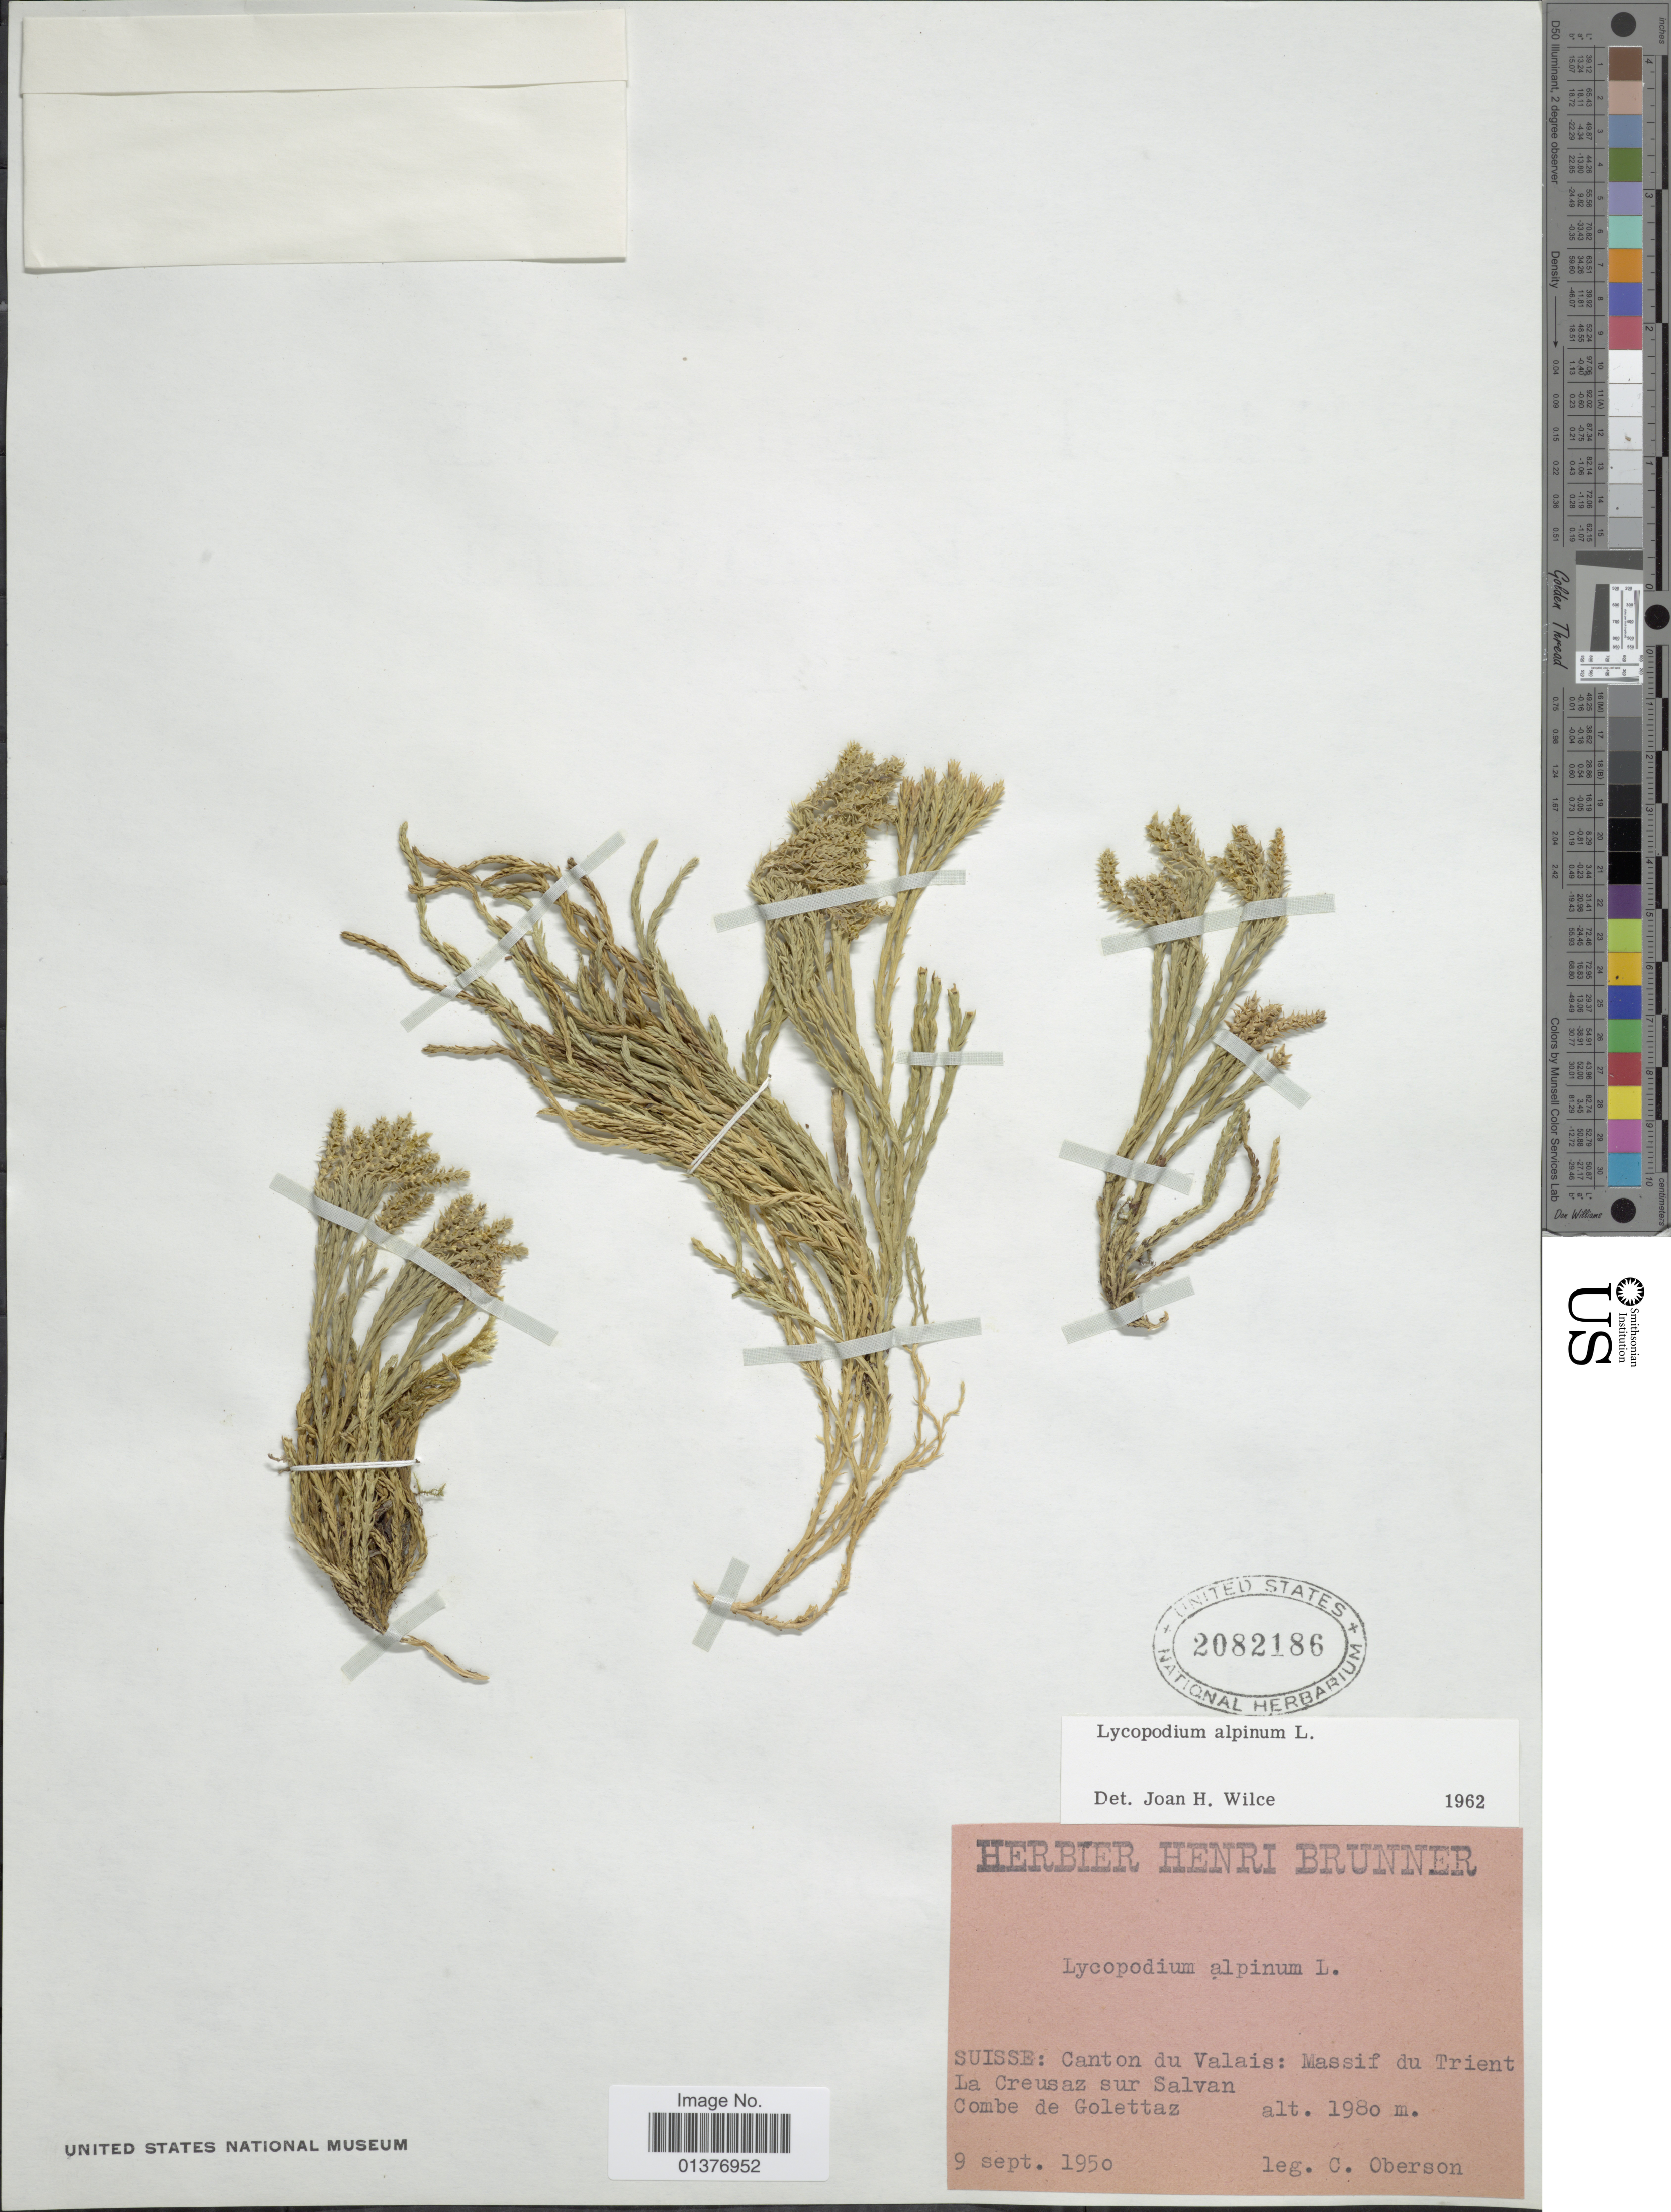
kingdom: Plantae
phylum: Tracheophyta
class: Lycopodiopsida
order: Lycopodiales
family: Lycopodiaceae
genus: Diphasiastrum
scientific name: Diphasiastrum alpinum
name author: (L.) Holub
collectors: C. Oberson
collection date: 1950-09-09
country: Switzerland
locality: Canotn du Valais: massif du Trient La Creusaz sur Salvan, combe de Golettaz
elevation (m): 1980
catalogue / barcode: US 2082186